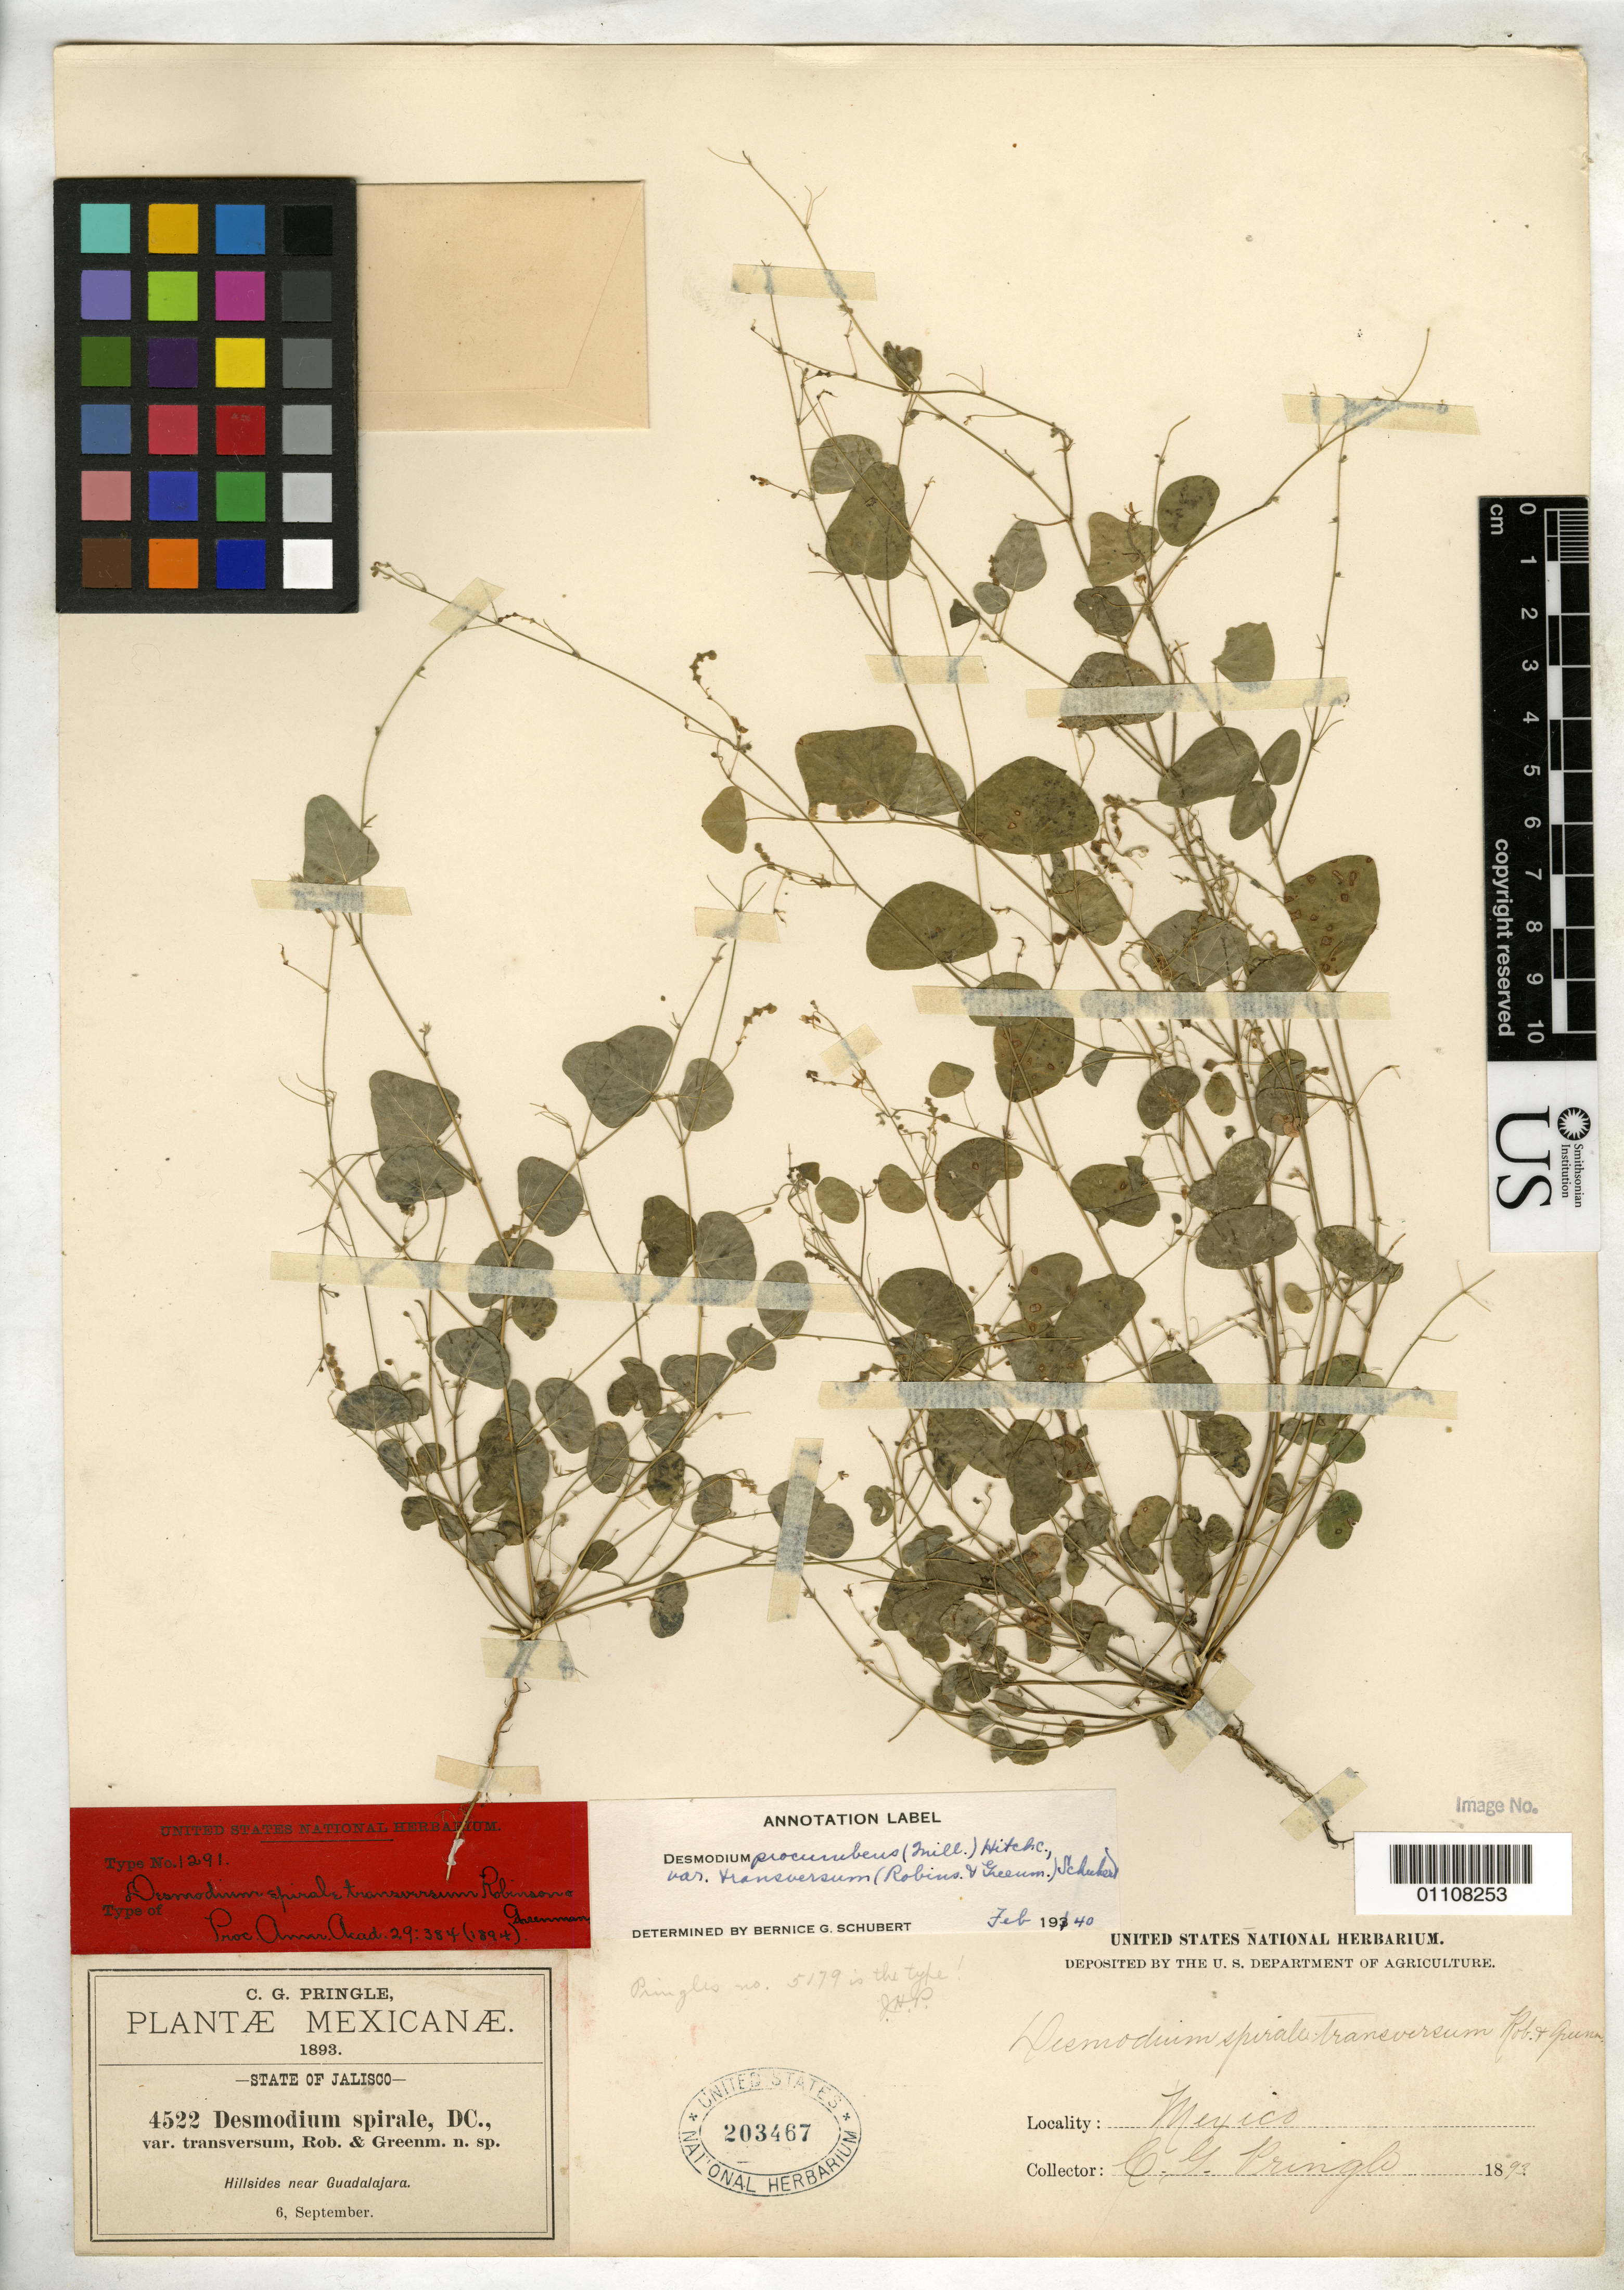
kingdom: Plantae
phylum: Tracheophyta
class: Magnoliopsida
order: Fabales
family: Fabaceae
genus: Desmodium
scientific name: Desmodium spirale var. transversum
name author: B.L. Rob. & Greenm.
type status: Syntype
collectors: C. G. Pringle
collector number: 4522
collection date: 1893-09-06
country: Mexico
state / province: Jalisco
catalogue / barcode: US 203467